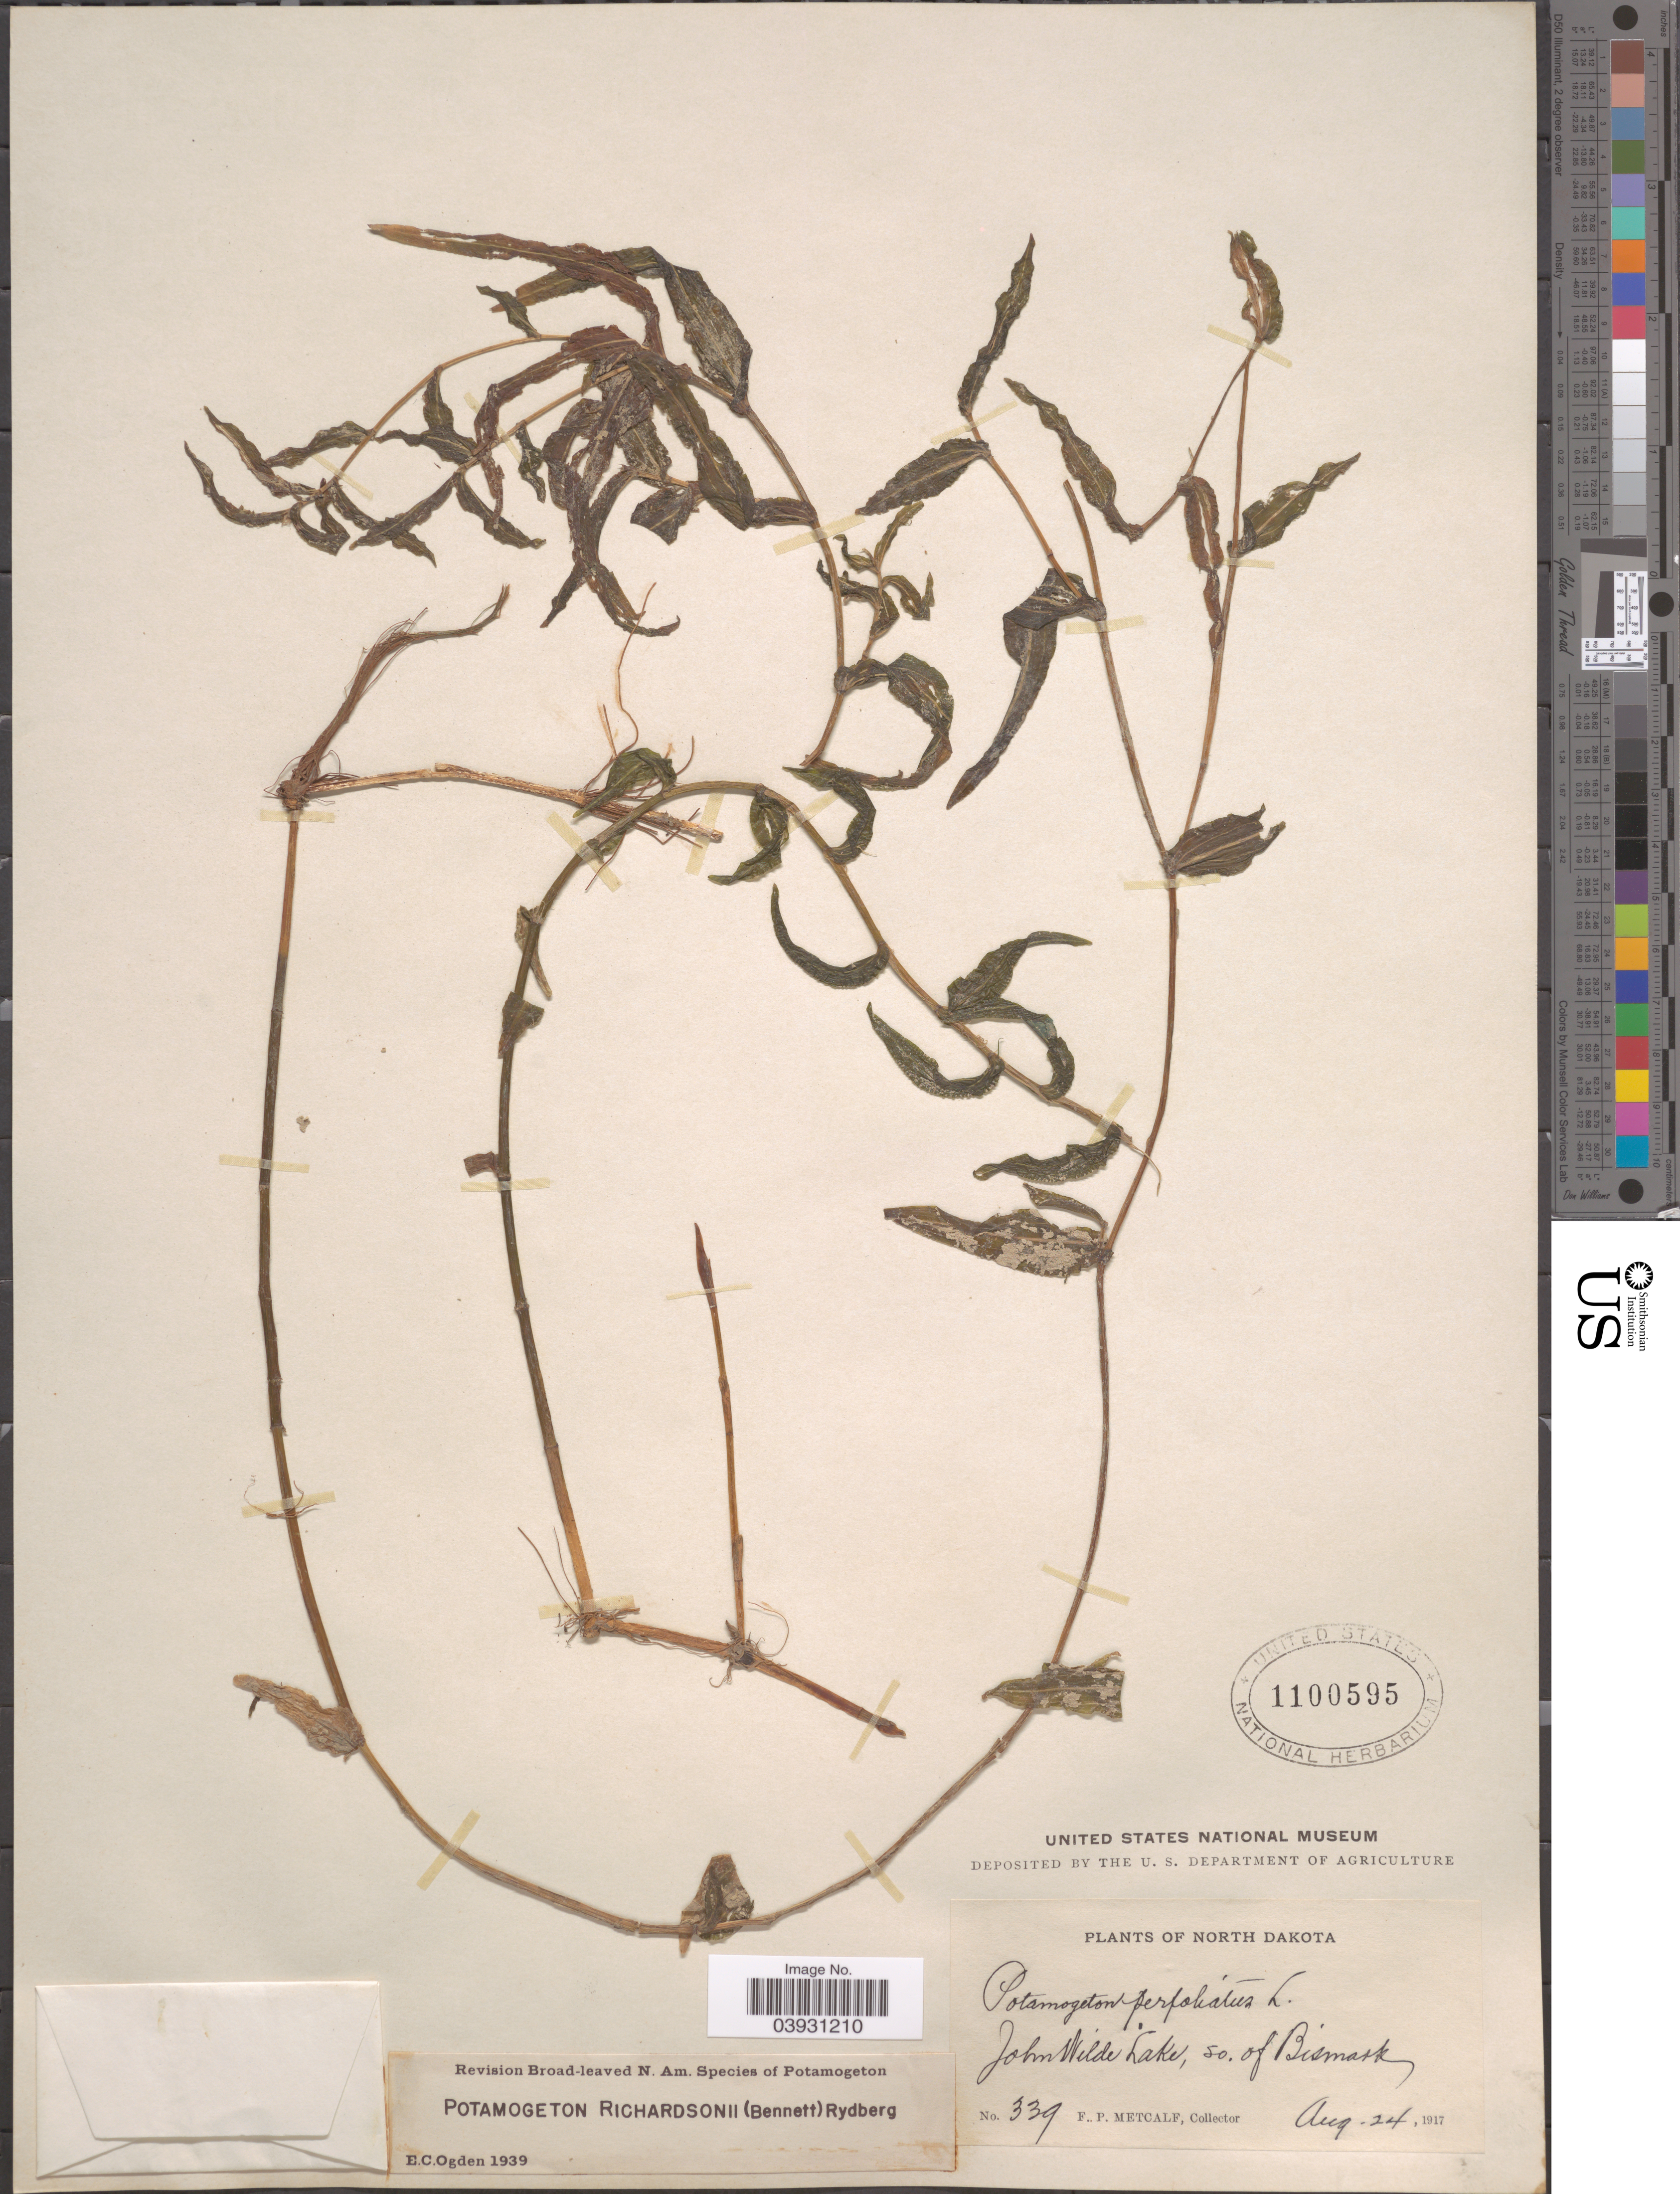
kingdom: Plantae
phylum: Tracheophyta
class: Liliopsida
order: Alismatales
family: Potamogetonaceae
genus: Potamogeton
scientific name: Potamogeton richardsonii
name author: (A.W. Benn.) Rydb.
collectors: F. Metcalf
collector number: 339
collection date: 1917-08-24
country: United States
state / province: North Dakota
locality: John Wilde Lake, So. of Bismark.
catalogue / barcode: US 1100595